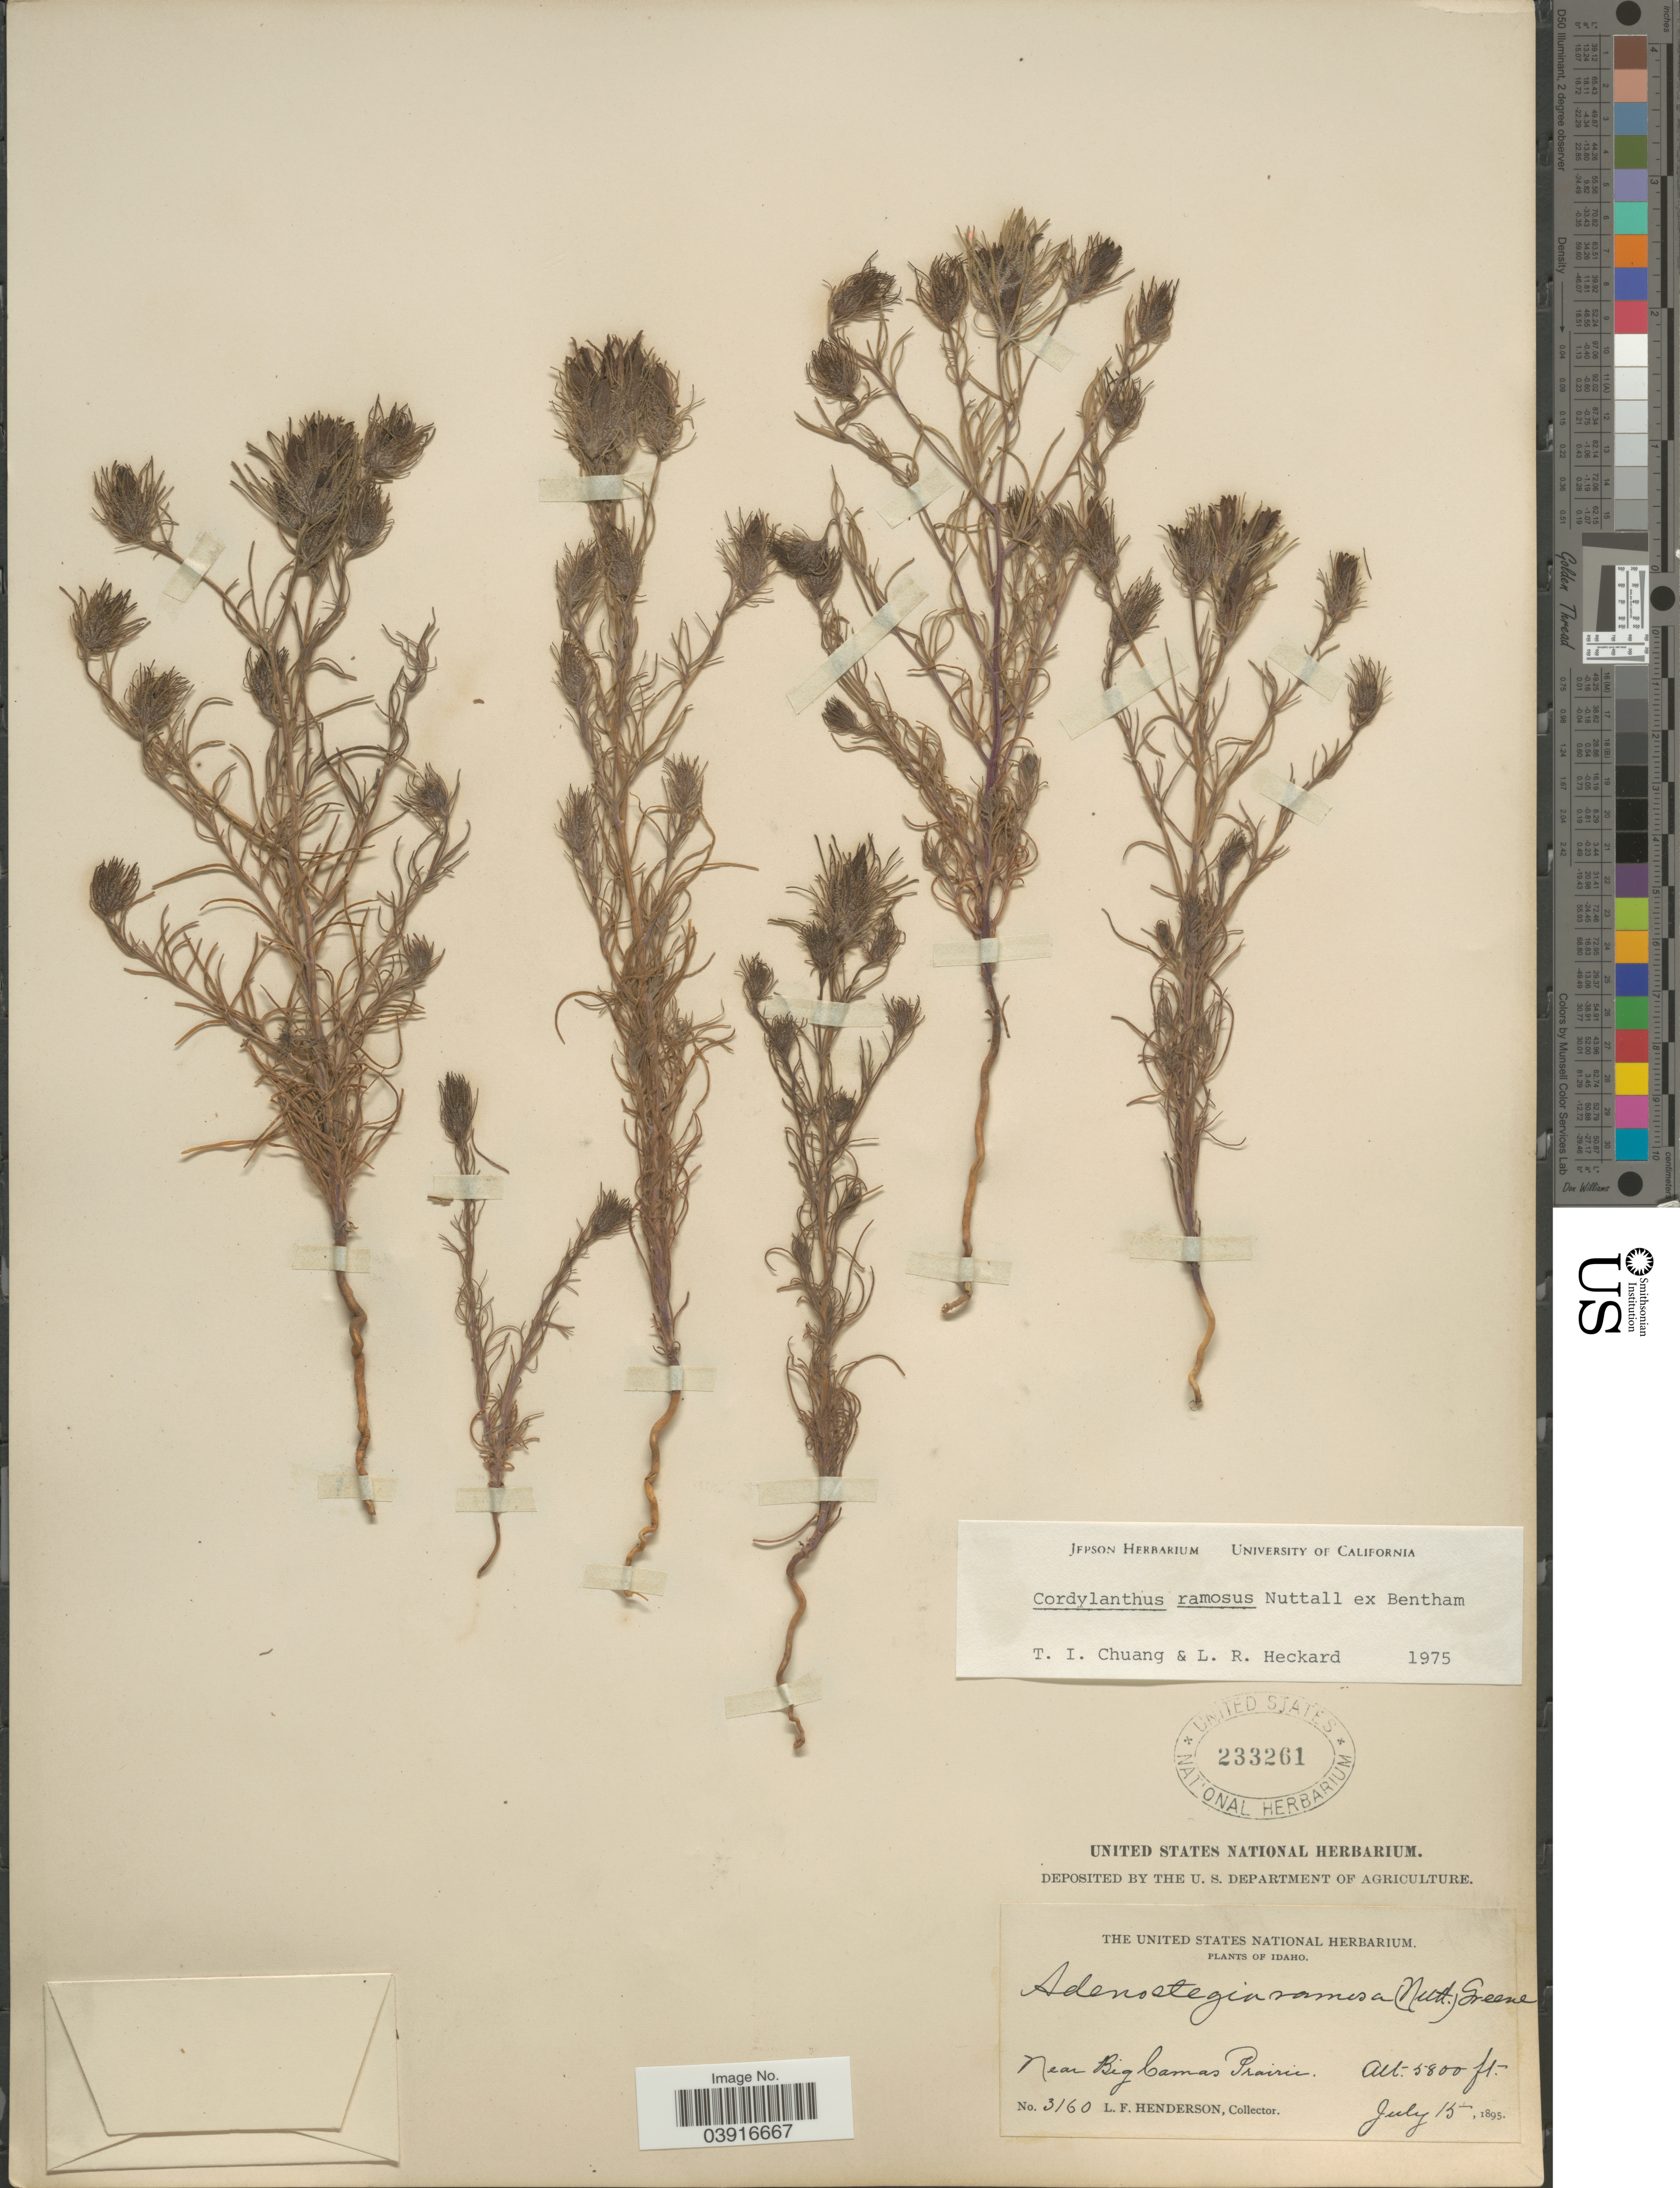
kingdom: Plantae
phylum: Tracheophyta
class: Magnoliopsida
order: Lamiales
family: Orobanchaceae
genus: Cordylanthus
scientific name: Cordylanthus ramosus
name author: Nutt. ex Benth.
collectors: L. Henderson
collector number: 3160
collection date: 1895-07-15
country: United States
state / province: Idaho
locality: Near Big Camas Prairie.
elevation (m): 1768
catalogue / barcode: US 233261